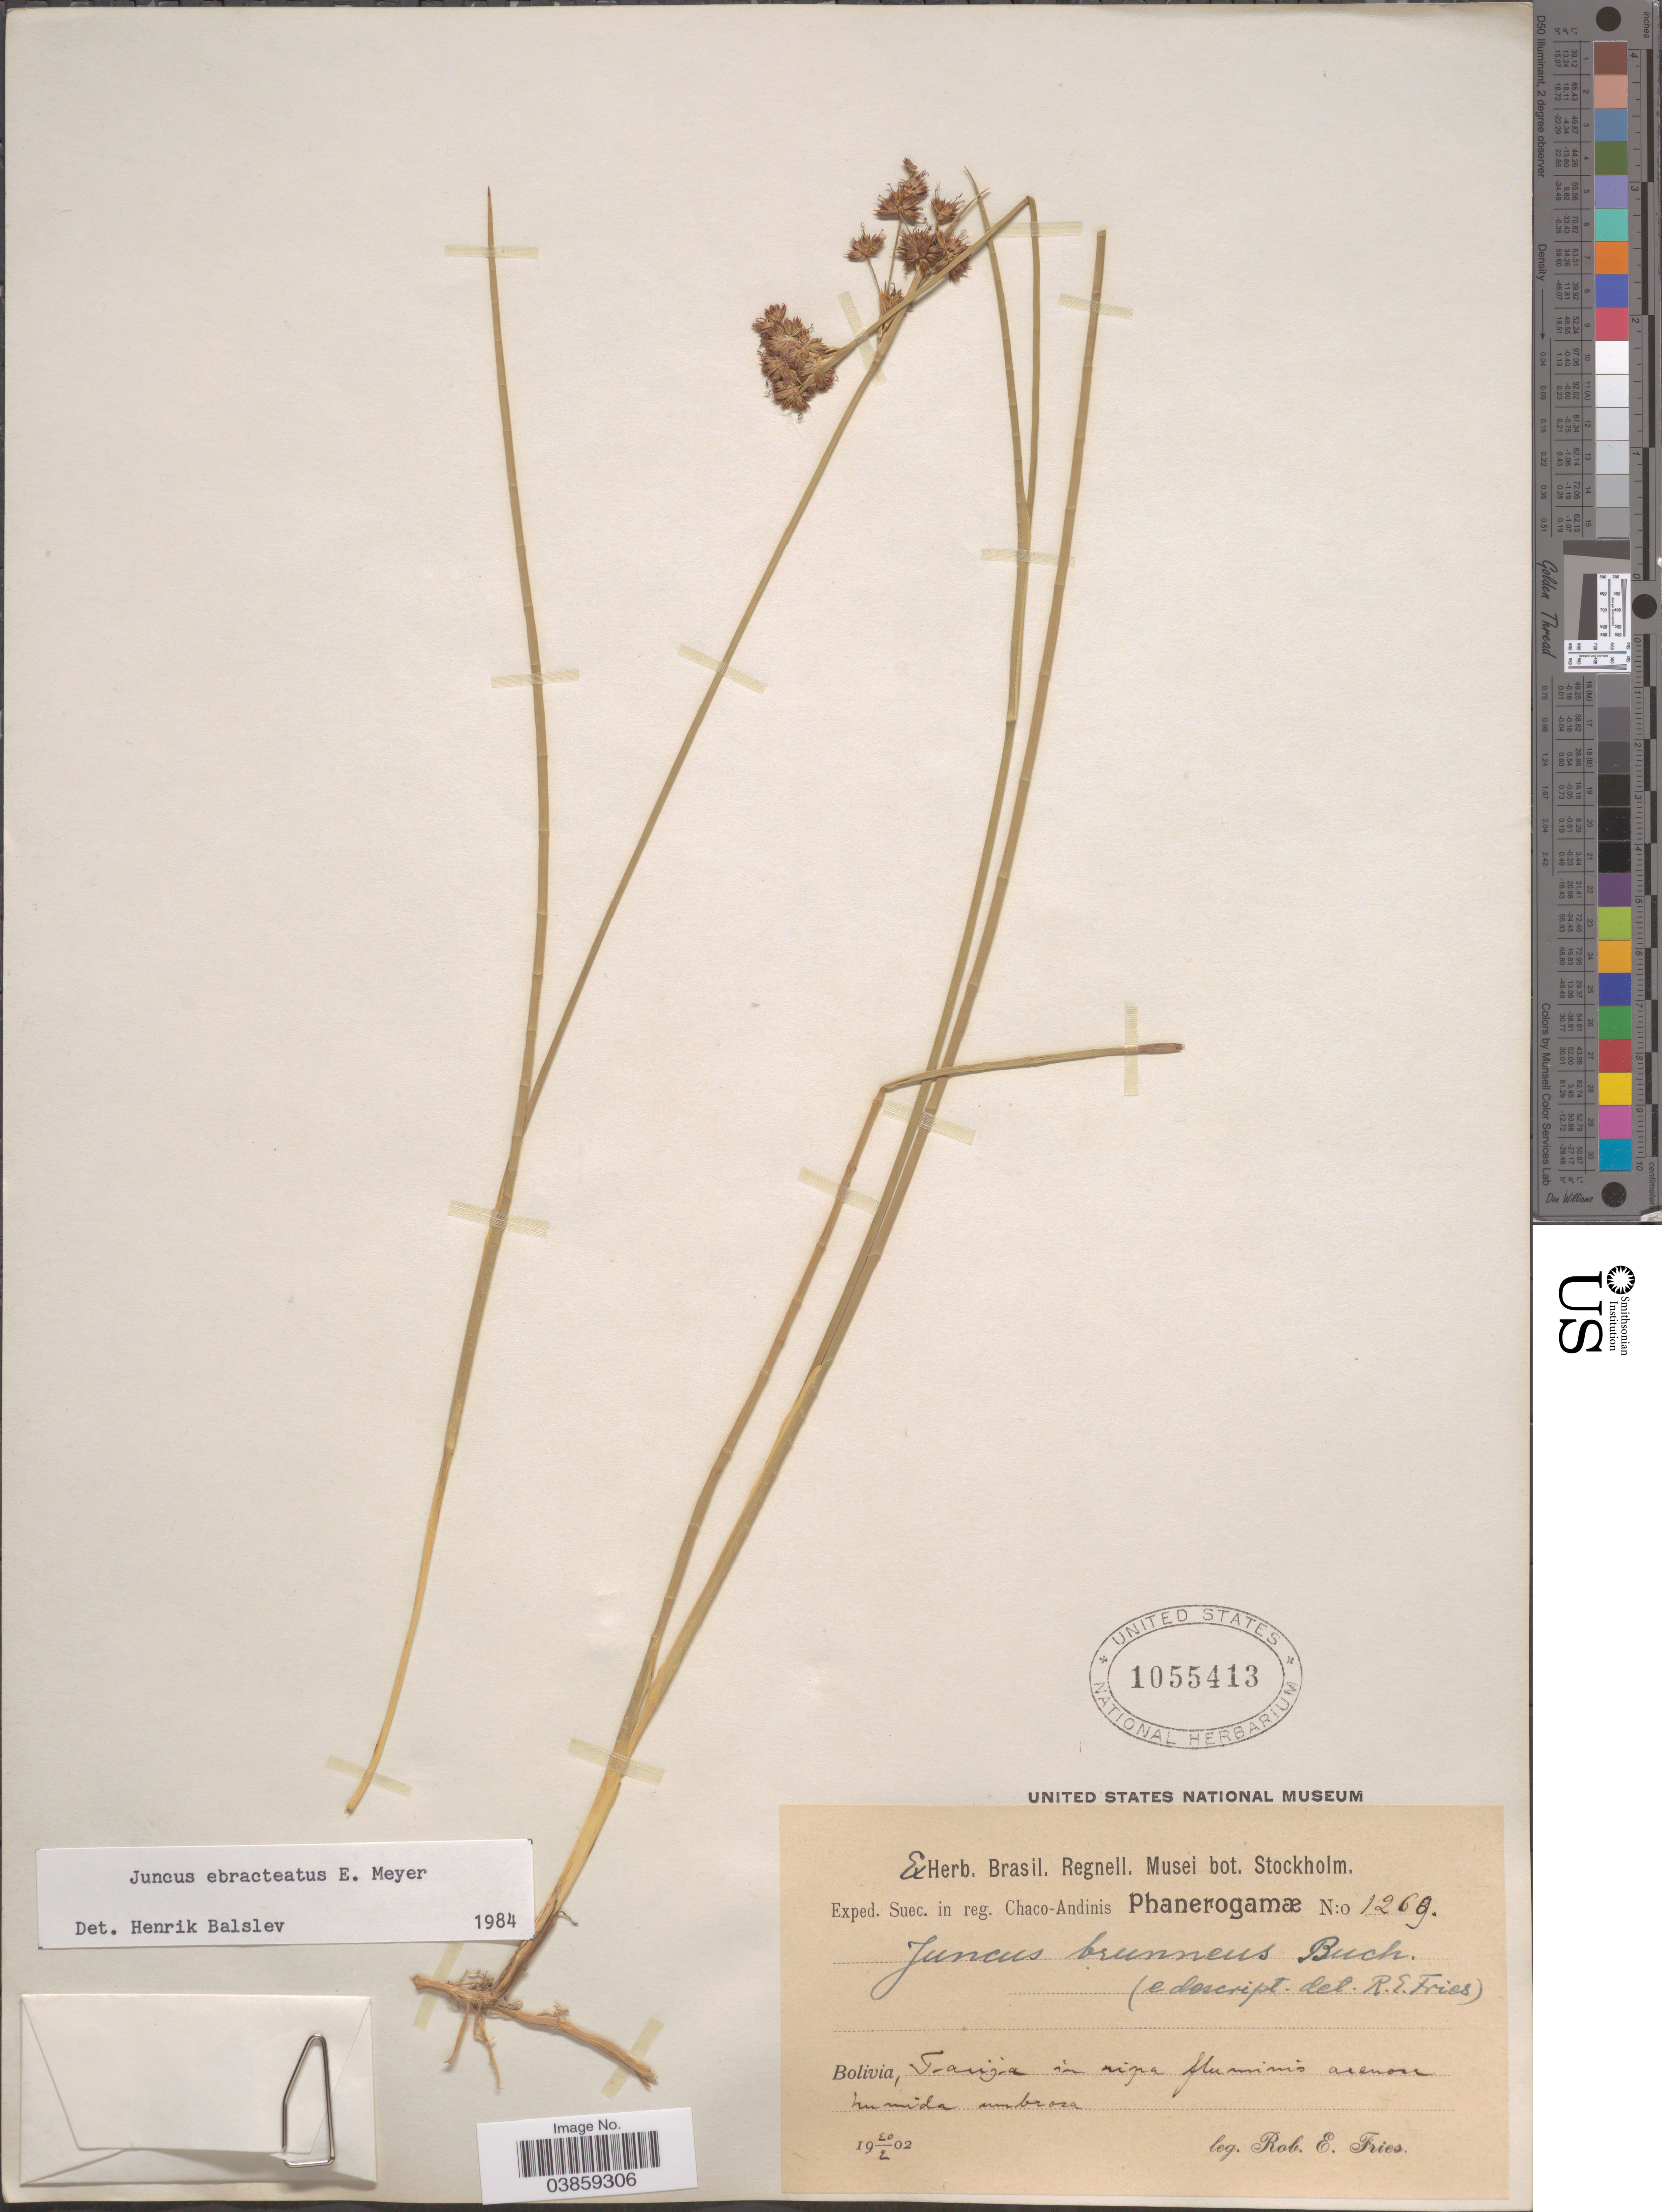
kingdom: Plantae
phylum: Tracheophyta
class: Liliopsida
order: Poales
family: Juncaceae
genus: Juncus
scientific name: Juncus ebracteatus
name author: E. Mey.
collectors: R. E. Fries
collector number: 1269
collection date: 1902-02-20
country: Bolivia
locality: Tanija in ripa fluminis arenose humida ambrosa.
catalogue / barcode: US 1055413